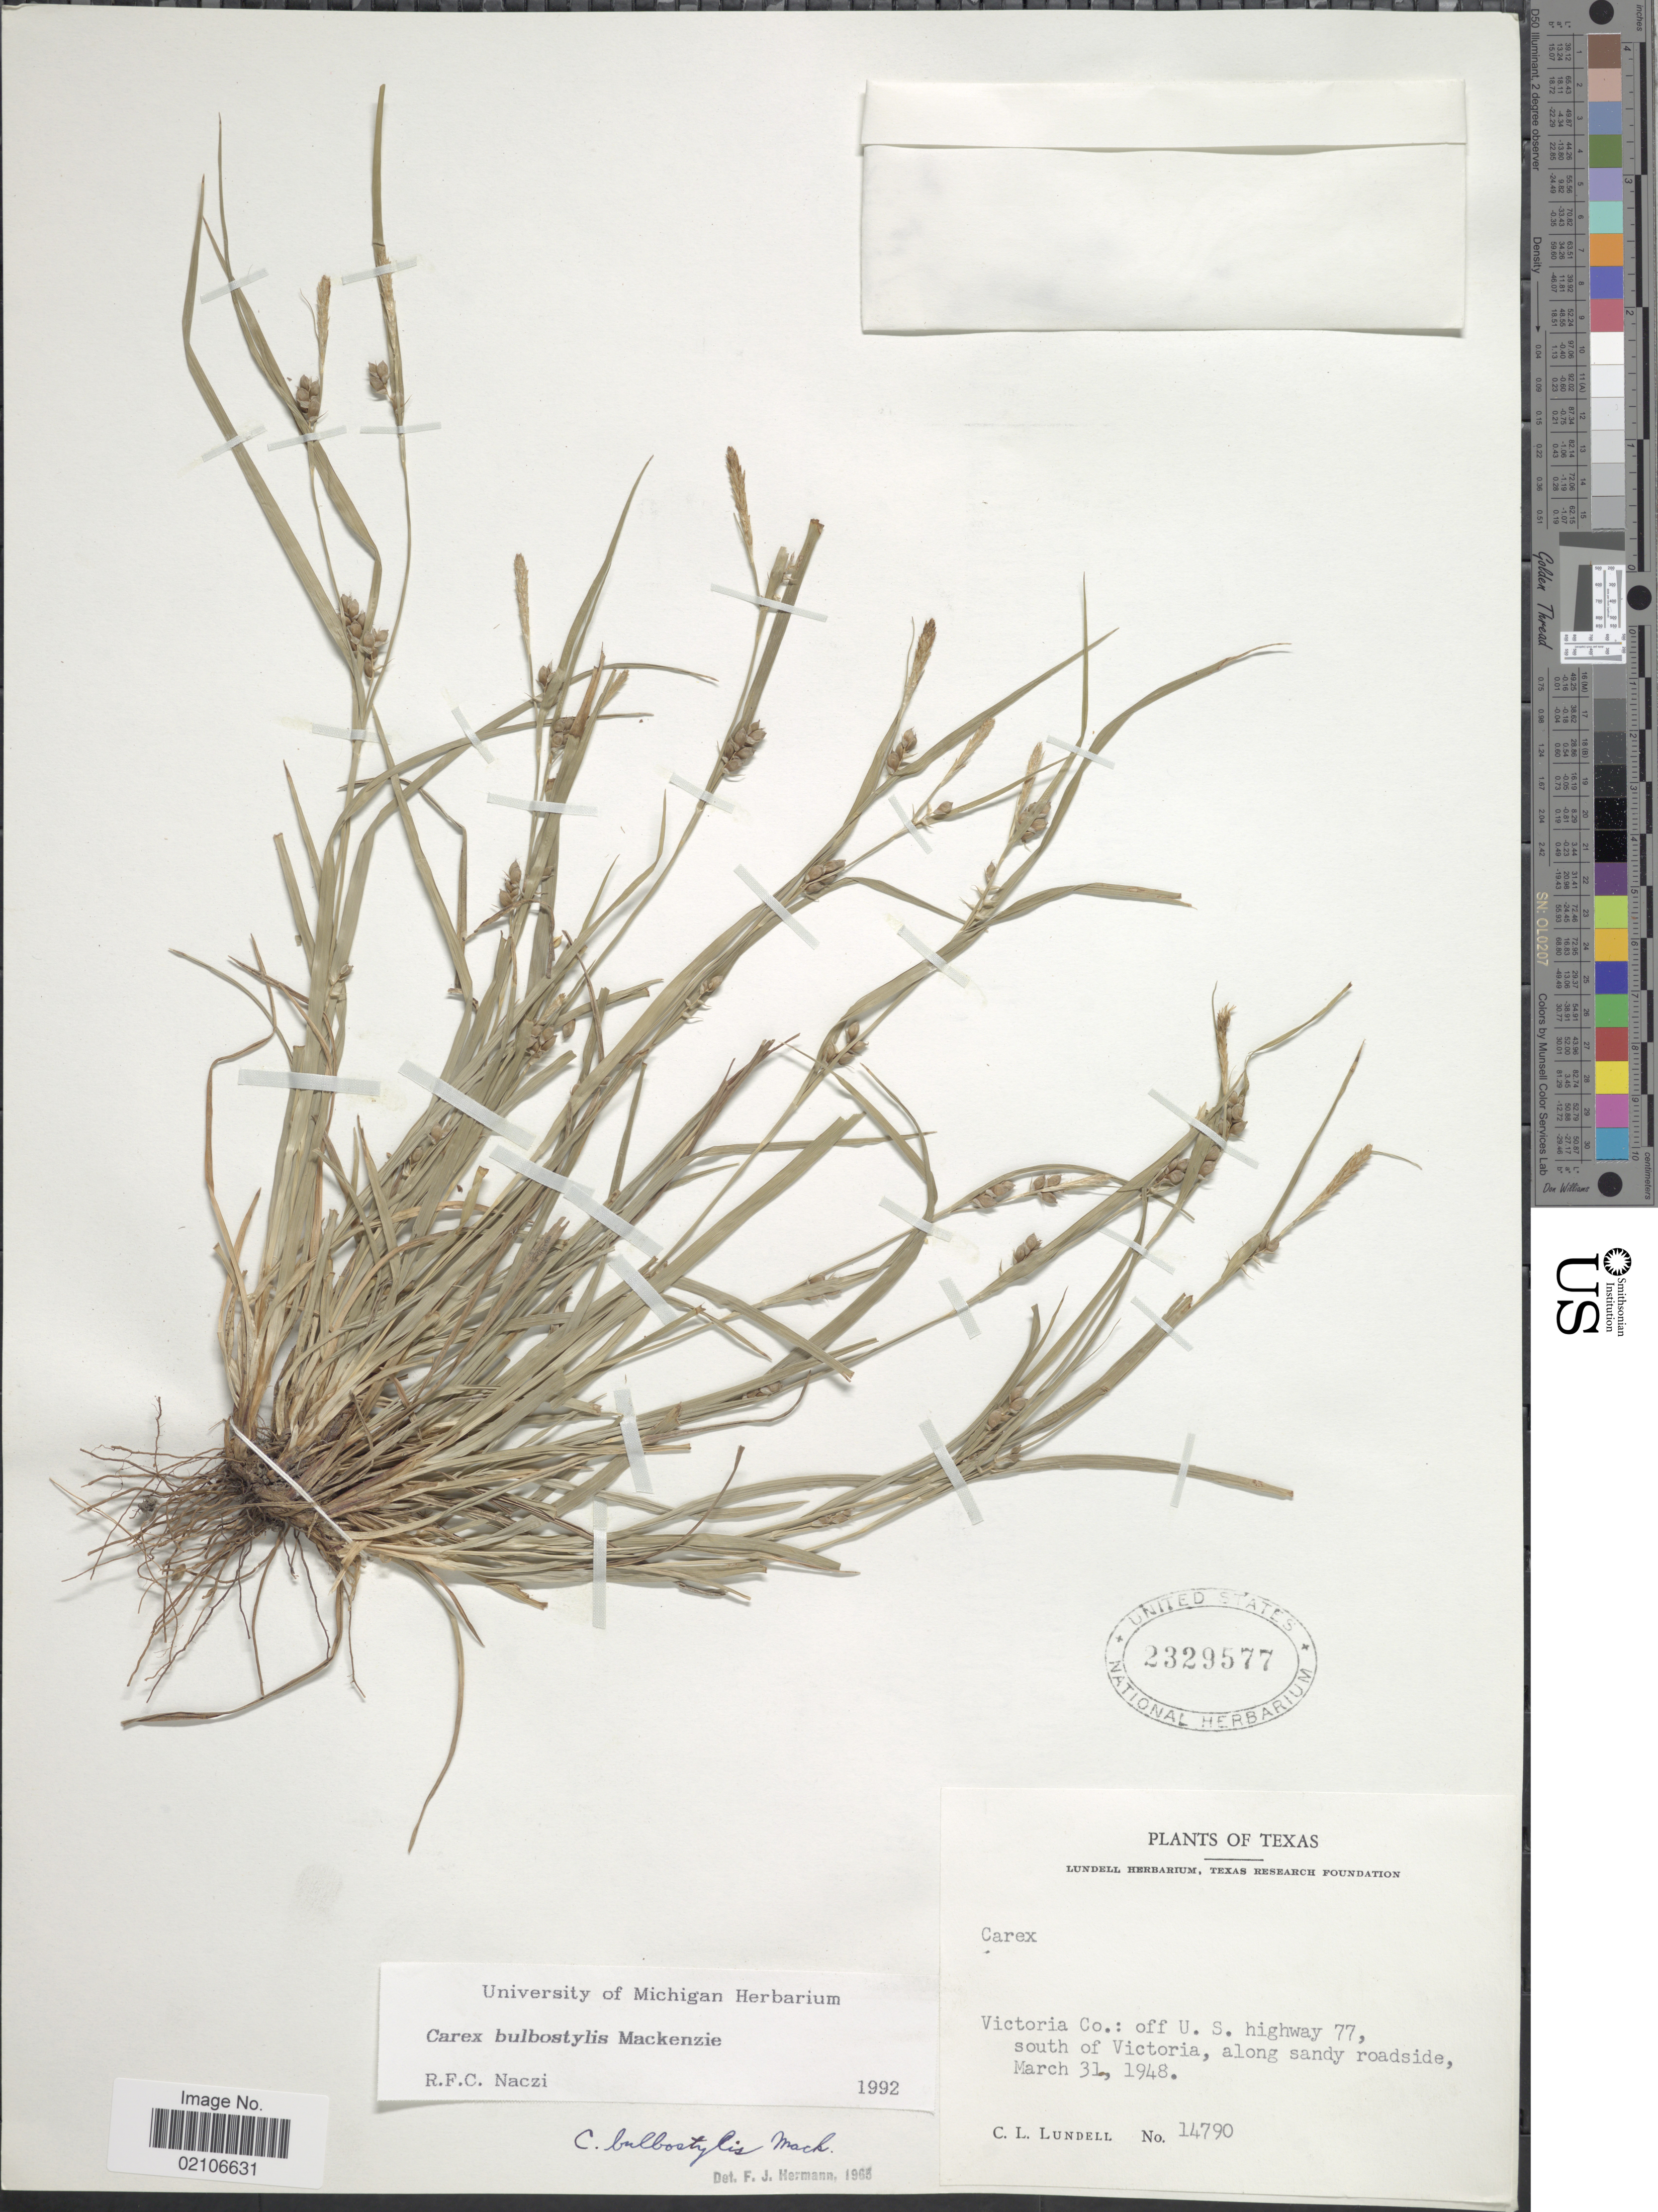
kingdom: Plantae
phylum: Tracheophyta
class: Liliopsida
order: Poales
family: Cyperaceae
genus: Carex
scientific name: Carex bulbostylis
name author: Mack.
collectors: C. L. Lundell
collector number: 14790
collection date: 1948-03-31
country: United States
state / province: Texas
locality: Victoria Co.: off U.S. highway 77, south of Victoria, along sandy roadside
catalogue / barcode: US 2329577